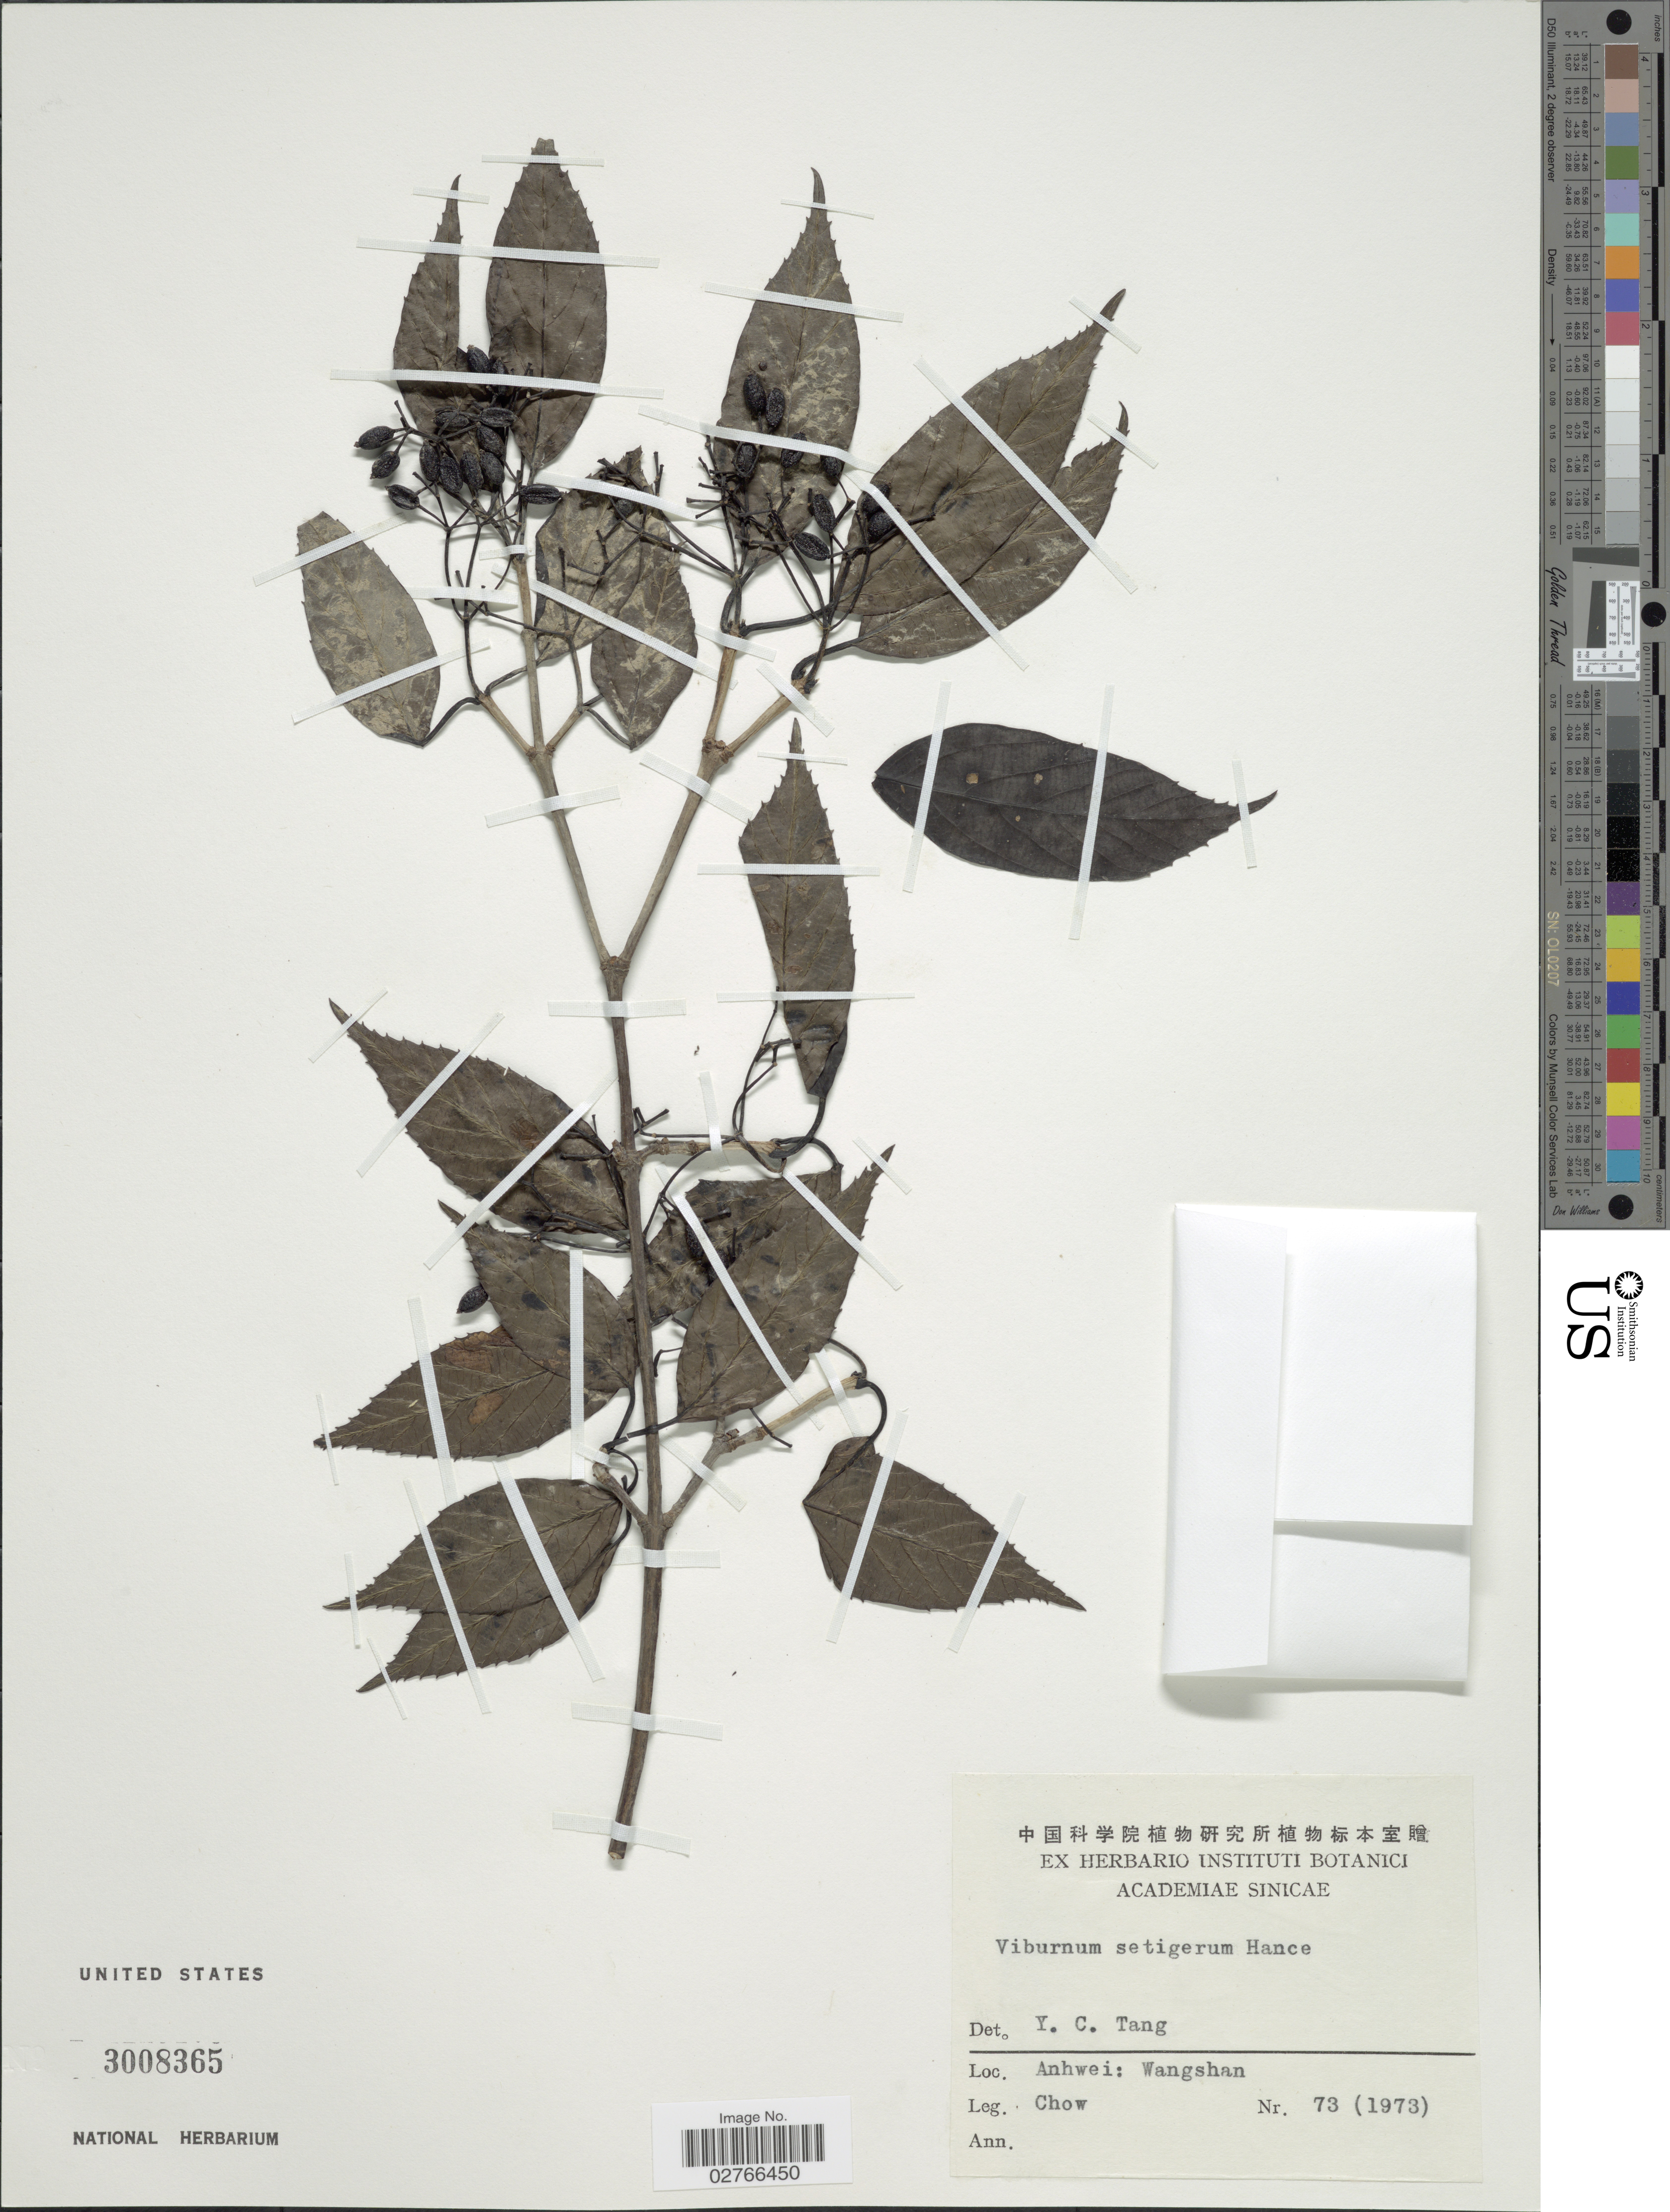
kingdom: Plantae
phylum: Tracheophyta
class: Magnoliopsida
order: Dipsacales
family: Viburnaceae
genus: Viburnum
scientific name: Viburnum setigerum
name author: Hance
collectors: Chow, --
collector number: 73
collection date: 1973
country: China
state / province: Anhui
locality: Anhwei, Wangshan.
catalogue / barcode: US 3008365